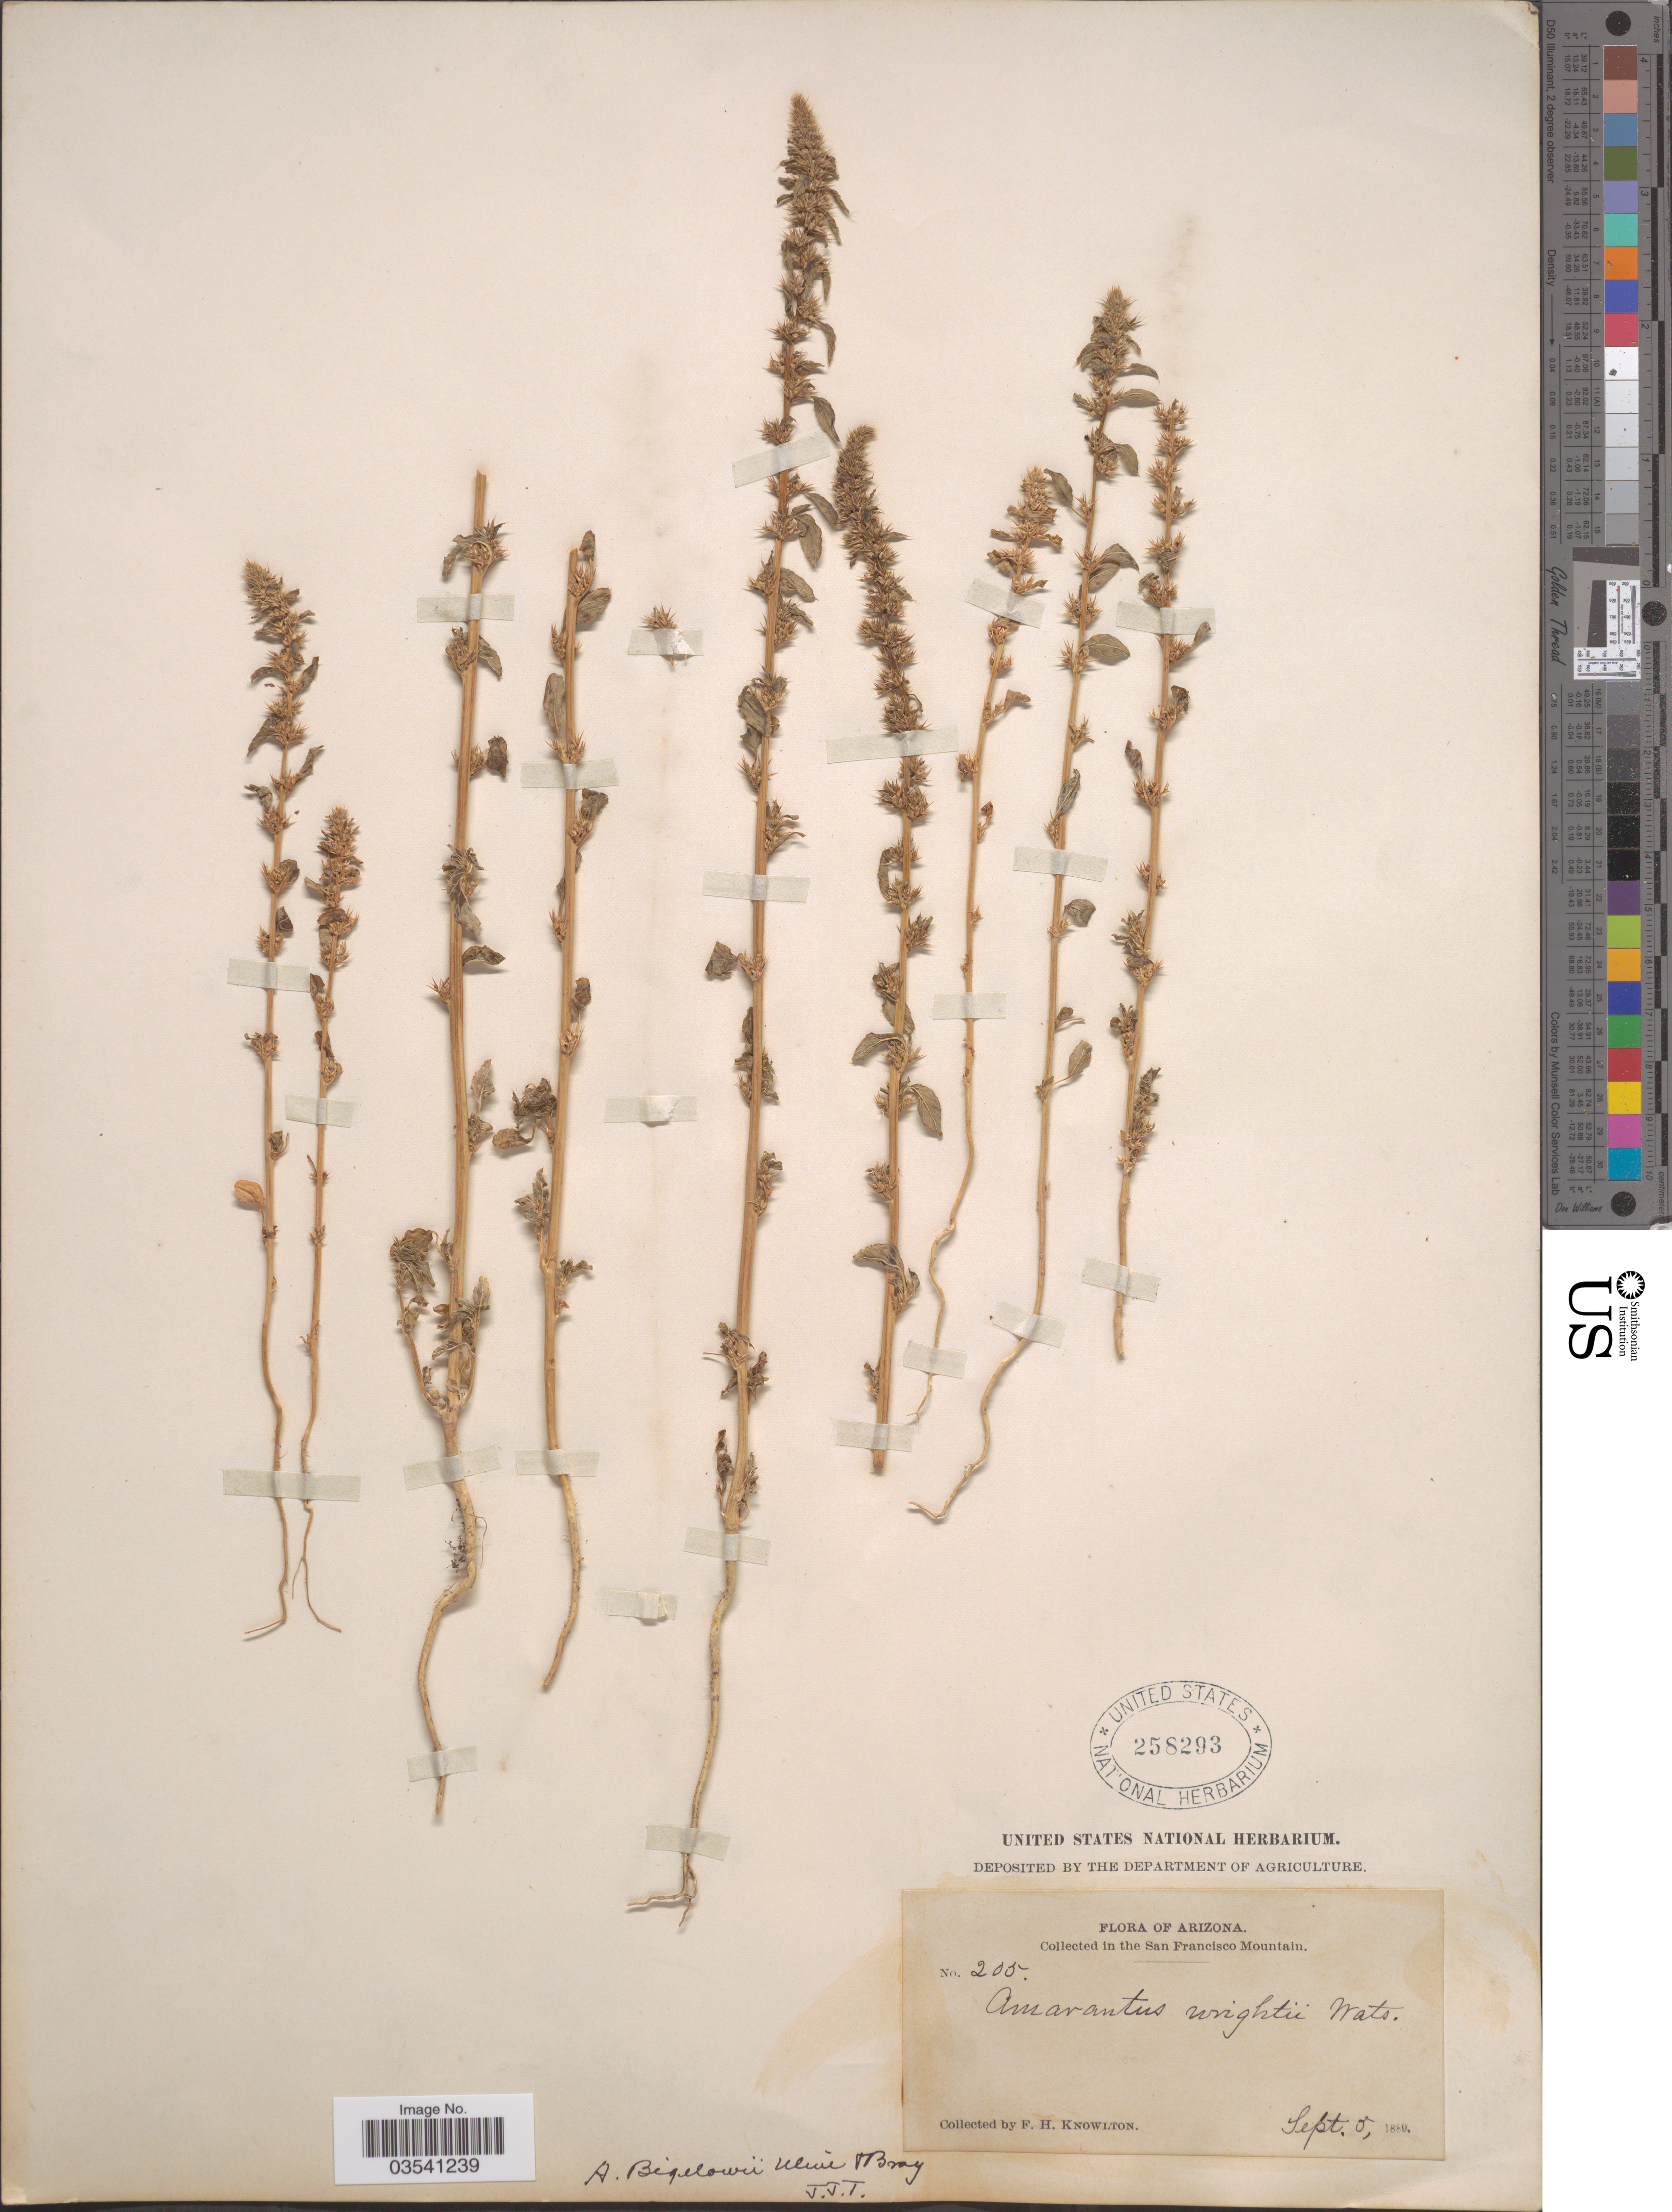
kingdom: Plantae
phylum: Tracheophyta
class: Magnoliopsida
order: Caryophyllales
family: Amaranthaceae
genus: Amaranthus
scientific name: Amaranthus wrightii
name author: S. Watson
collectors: F. H. Knowlton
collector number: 205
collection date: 1889-09-05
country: United States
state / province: Arizona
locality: San Francisco Mountain.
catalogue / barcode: US 258293